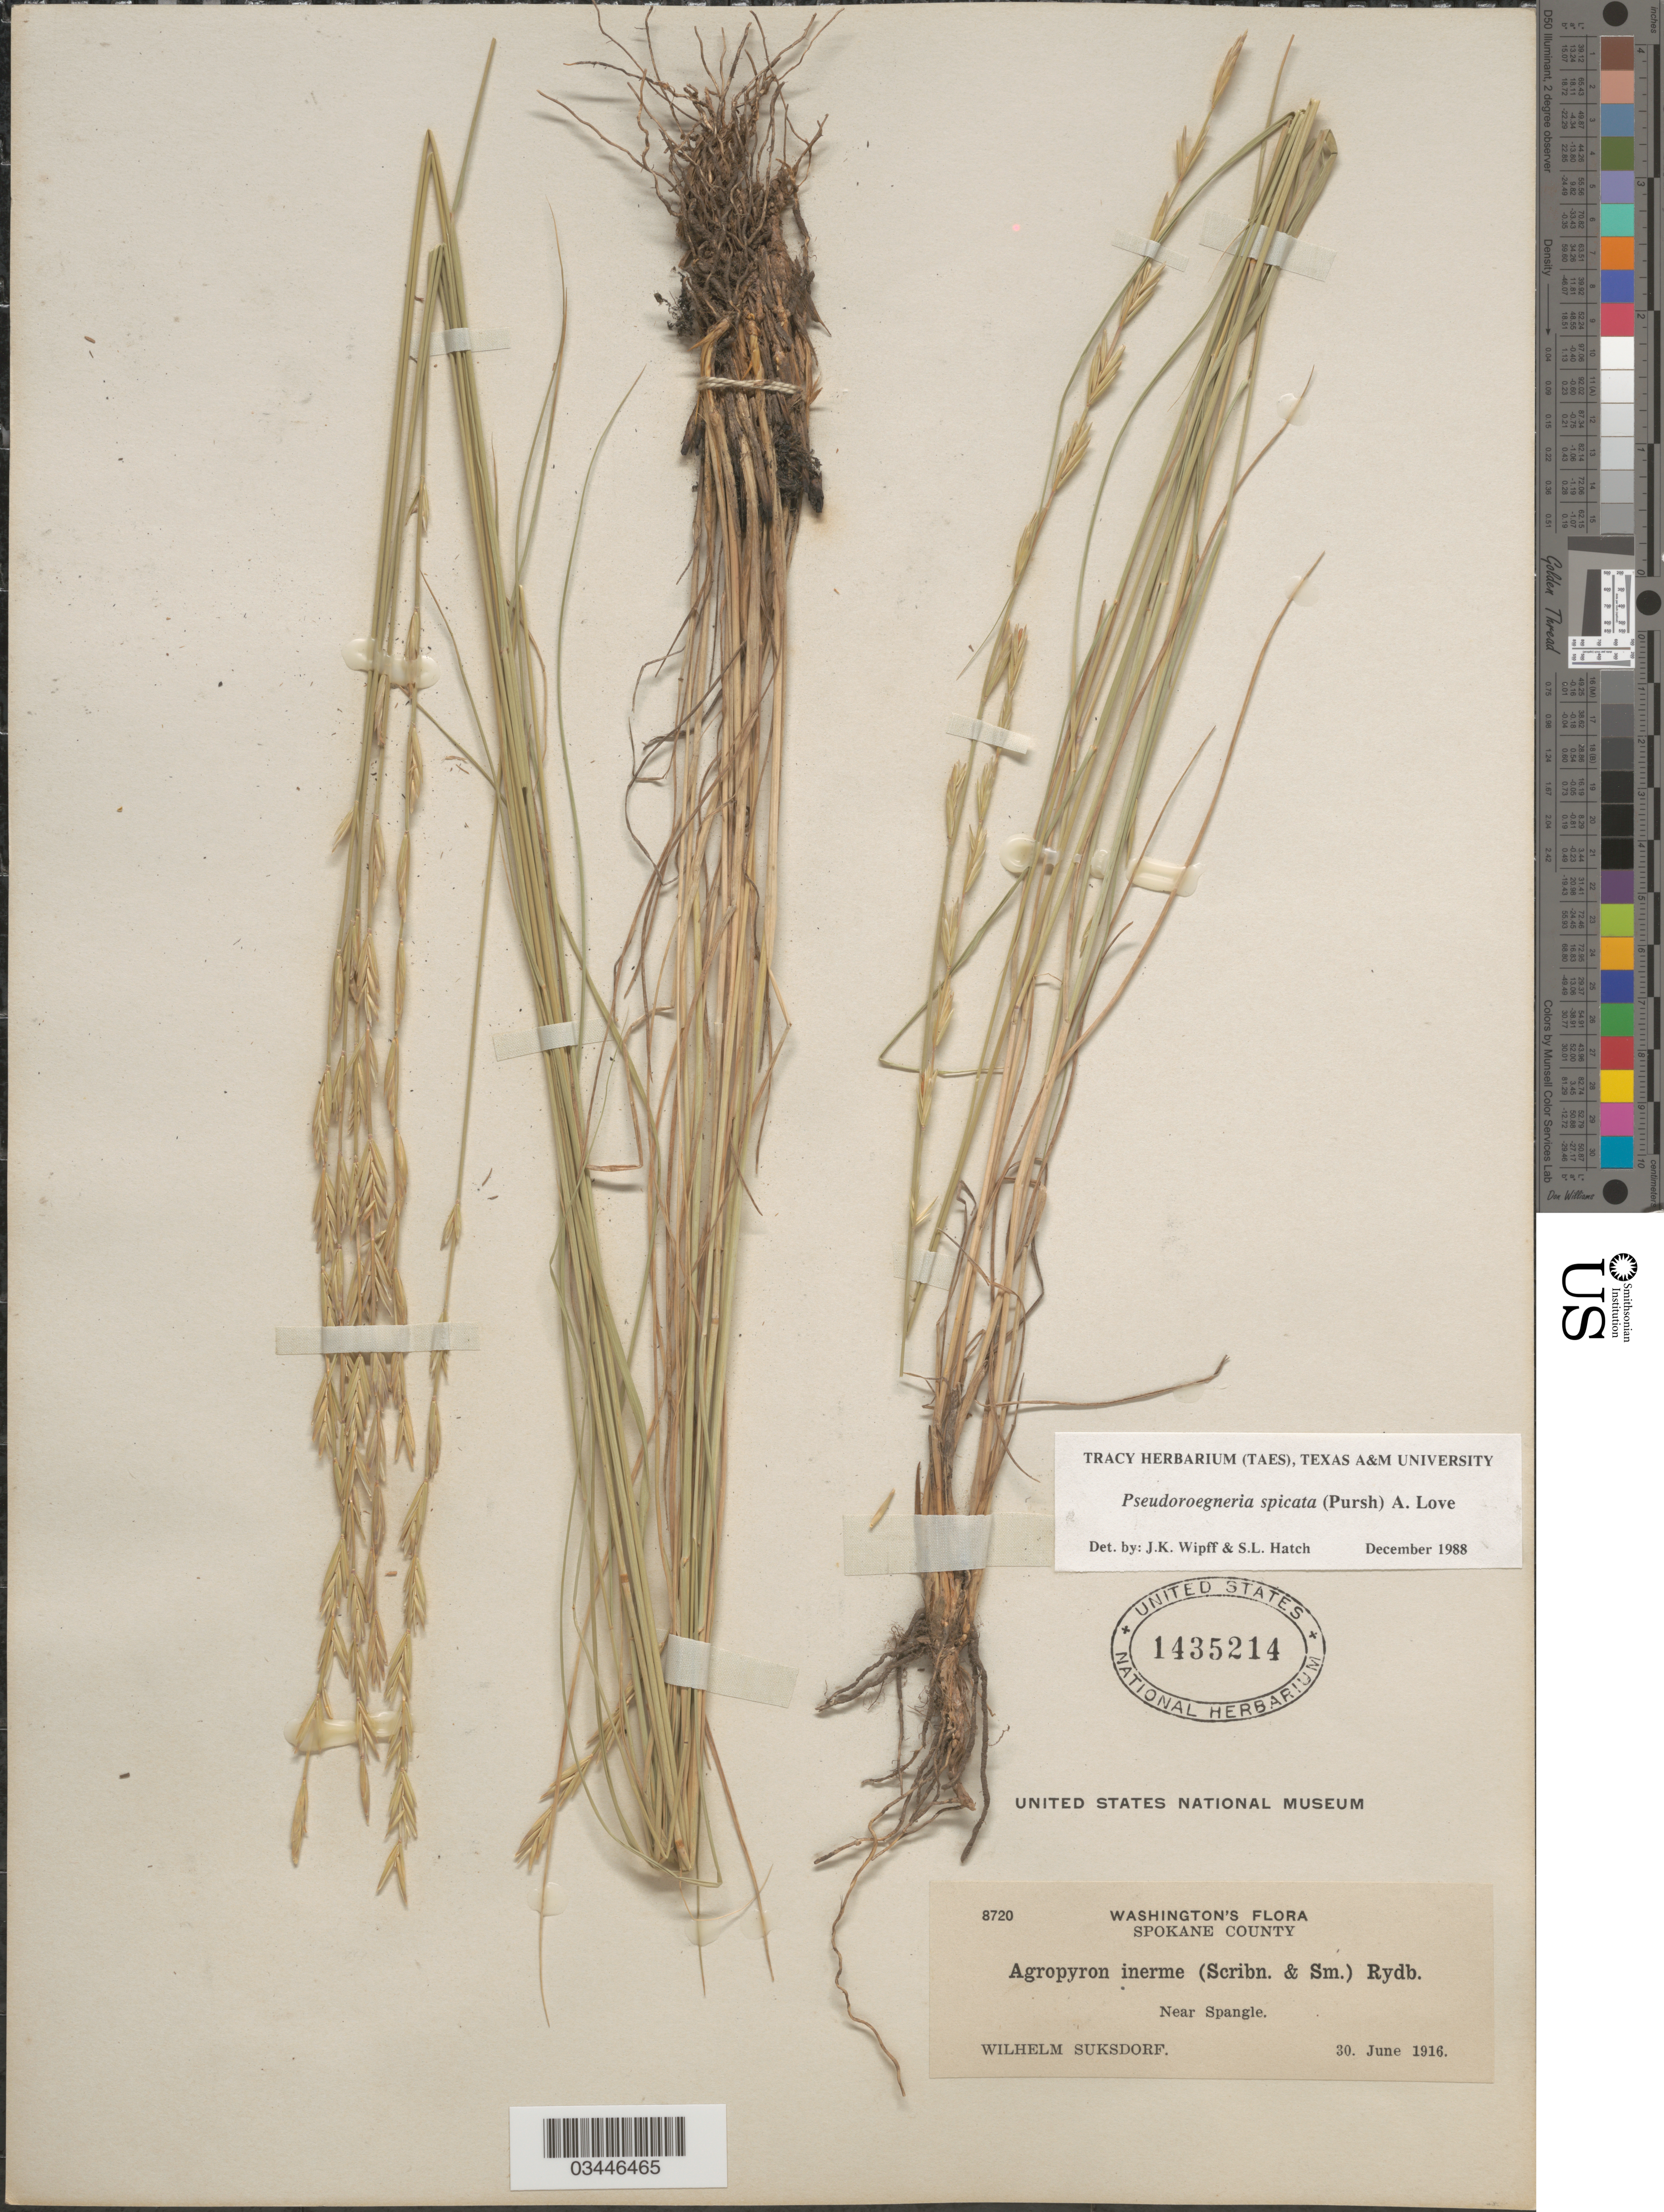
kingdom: Plantae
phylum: Tracheophyta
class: Liliopsida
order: Poales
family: Poaceae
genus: Pseudoroegneria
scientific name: Pseudoroegneria spicata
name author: (Pursh) Á. Löve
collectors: W. N. Suksdorf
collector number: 8720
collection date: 1916-06-30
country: United States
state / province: Washington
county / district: Spokane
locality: Spokane County. Near Spangle.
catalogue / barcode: US 1435214